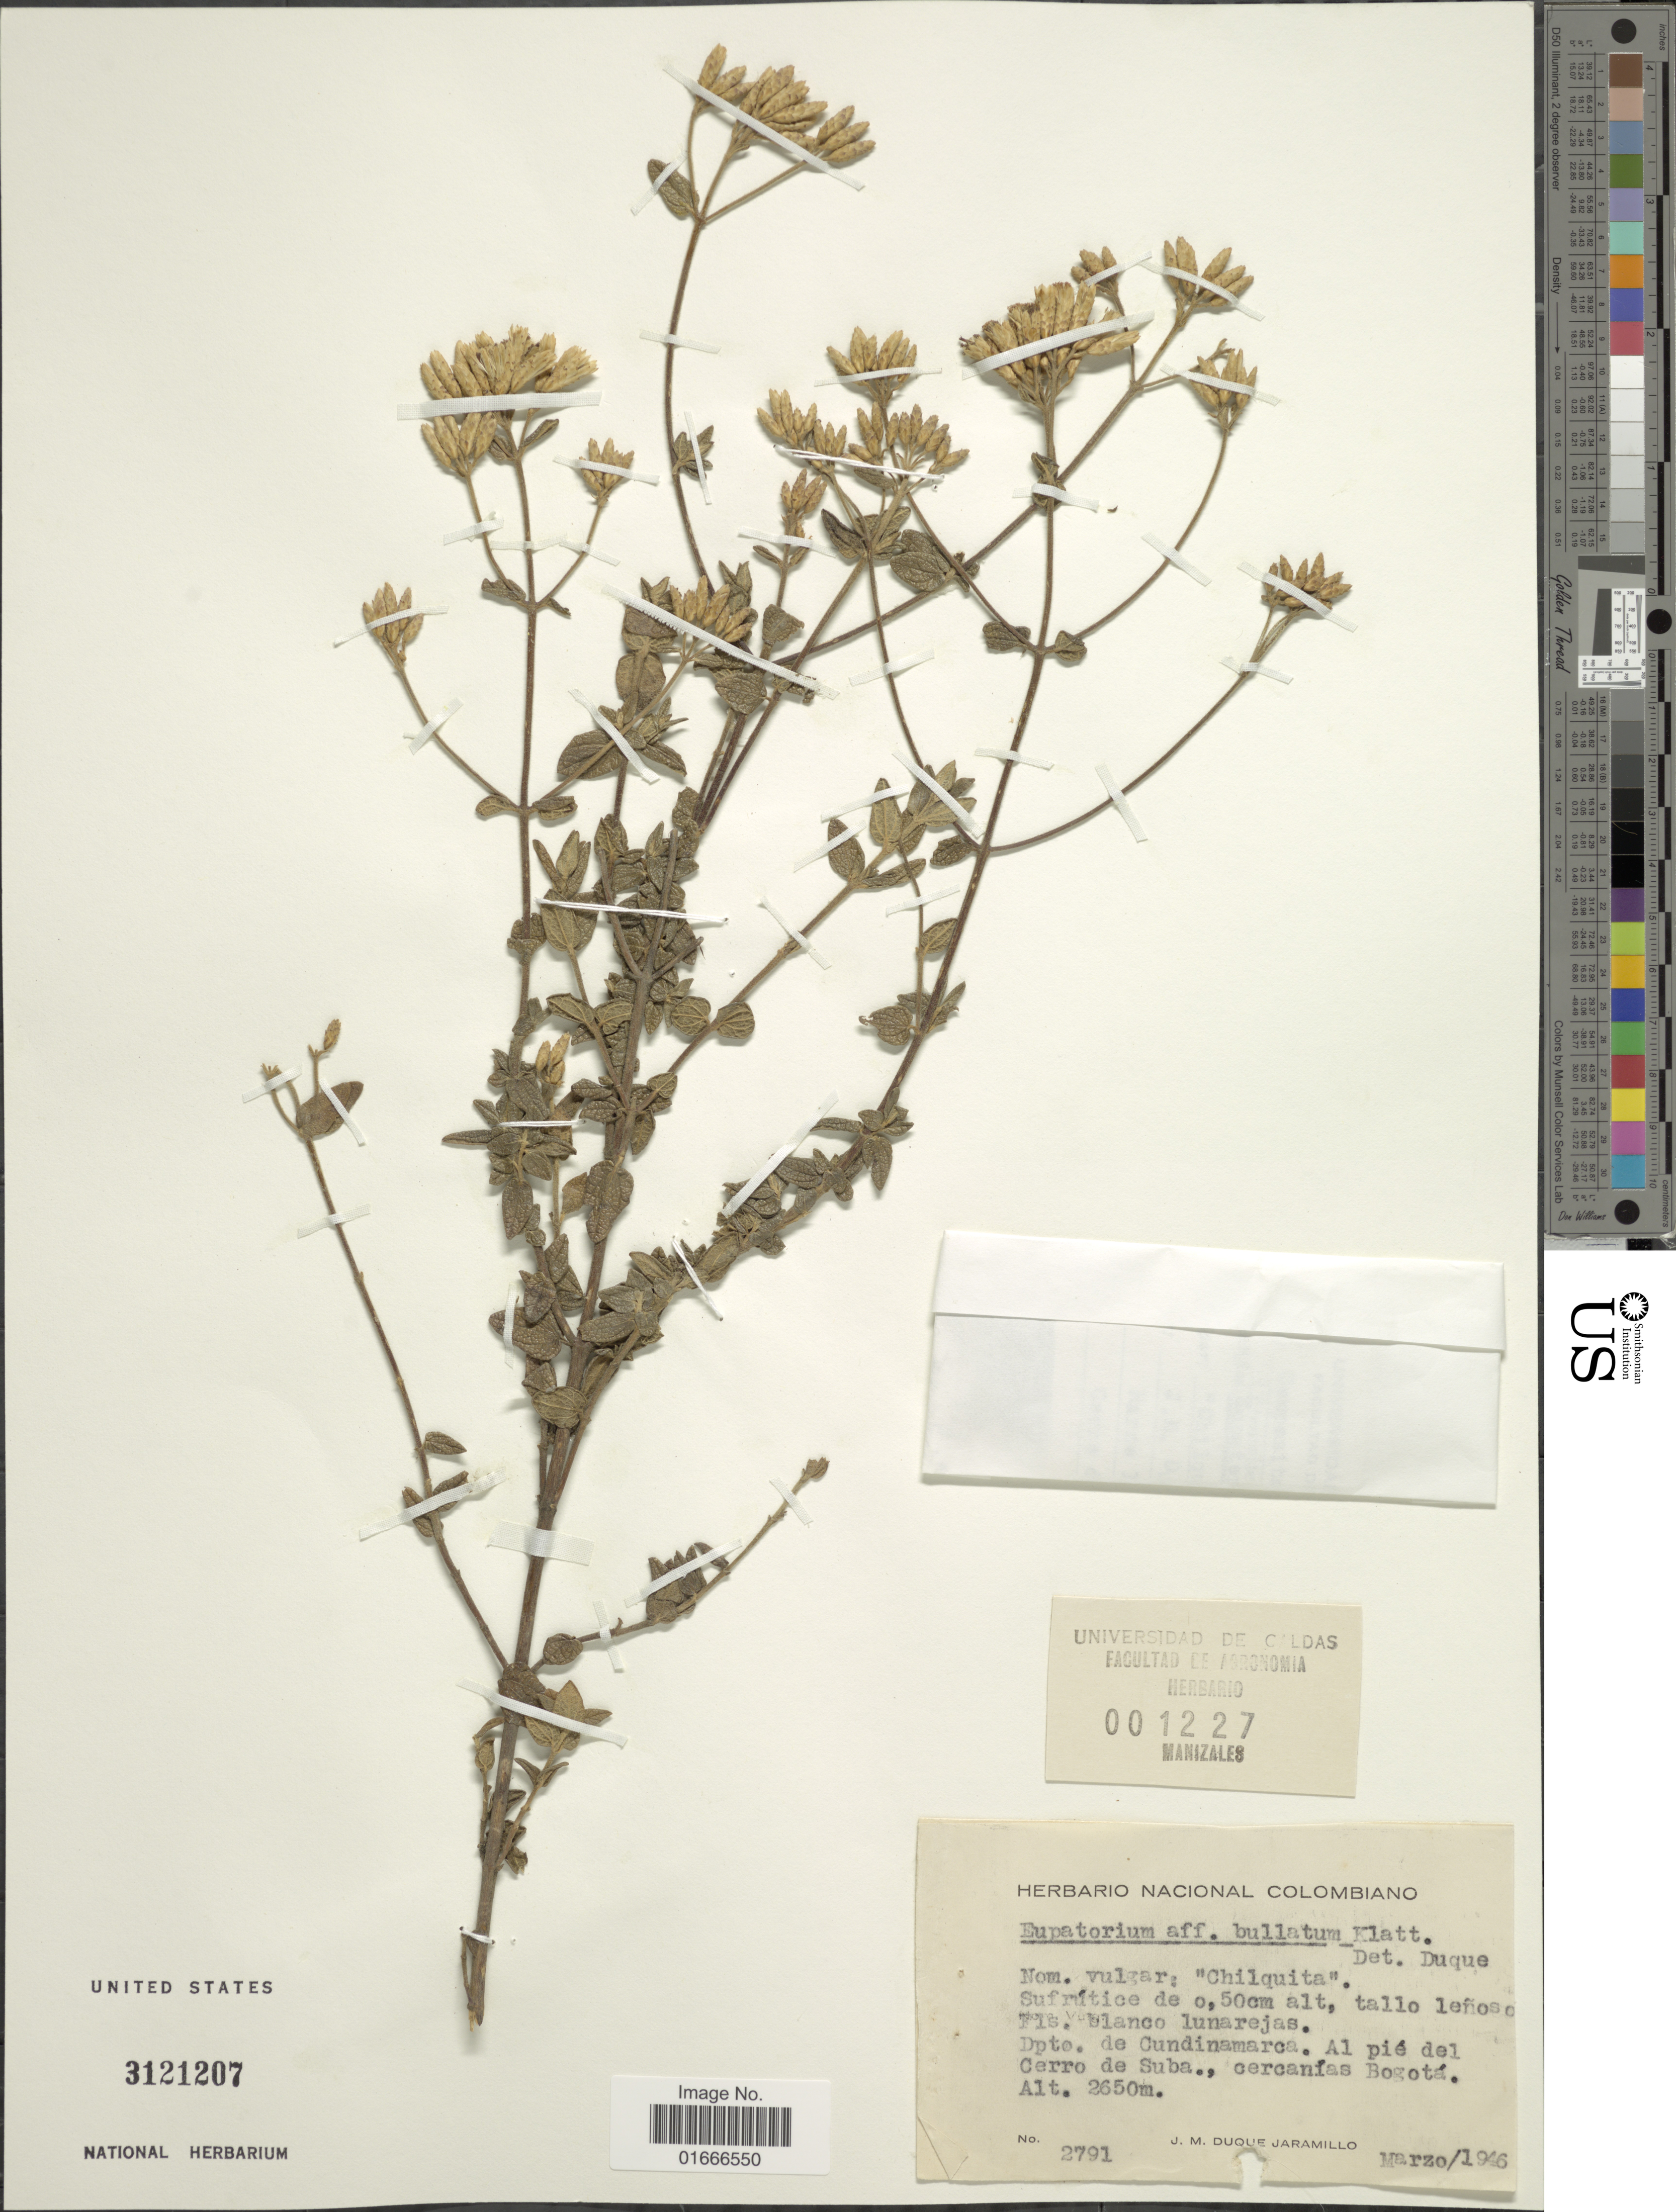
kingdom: Plantae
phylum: Tracheophyta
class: Magnoliopsida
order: Asterales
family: Asteraceae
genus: Chromolaena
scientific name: Chromolaena bullata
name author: (Klatt) R.M. King & H. Rob.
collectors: J. M. Duque Jaramillo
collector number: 2791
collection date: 1946-03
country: Colombia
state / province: Cundinamarca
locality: Al pie del Cerro de Suba, cercanias Bogota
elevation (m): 2650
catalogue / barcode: US 3121207